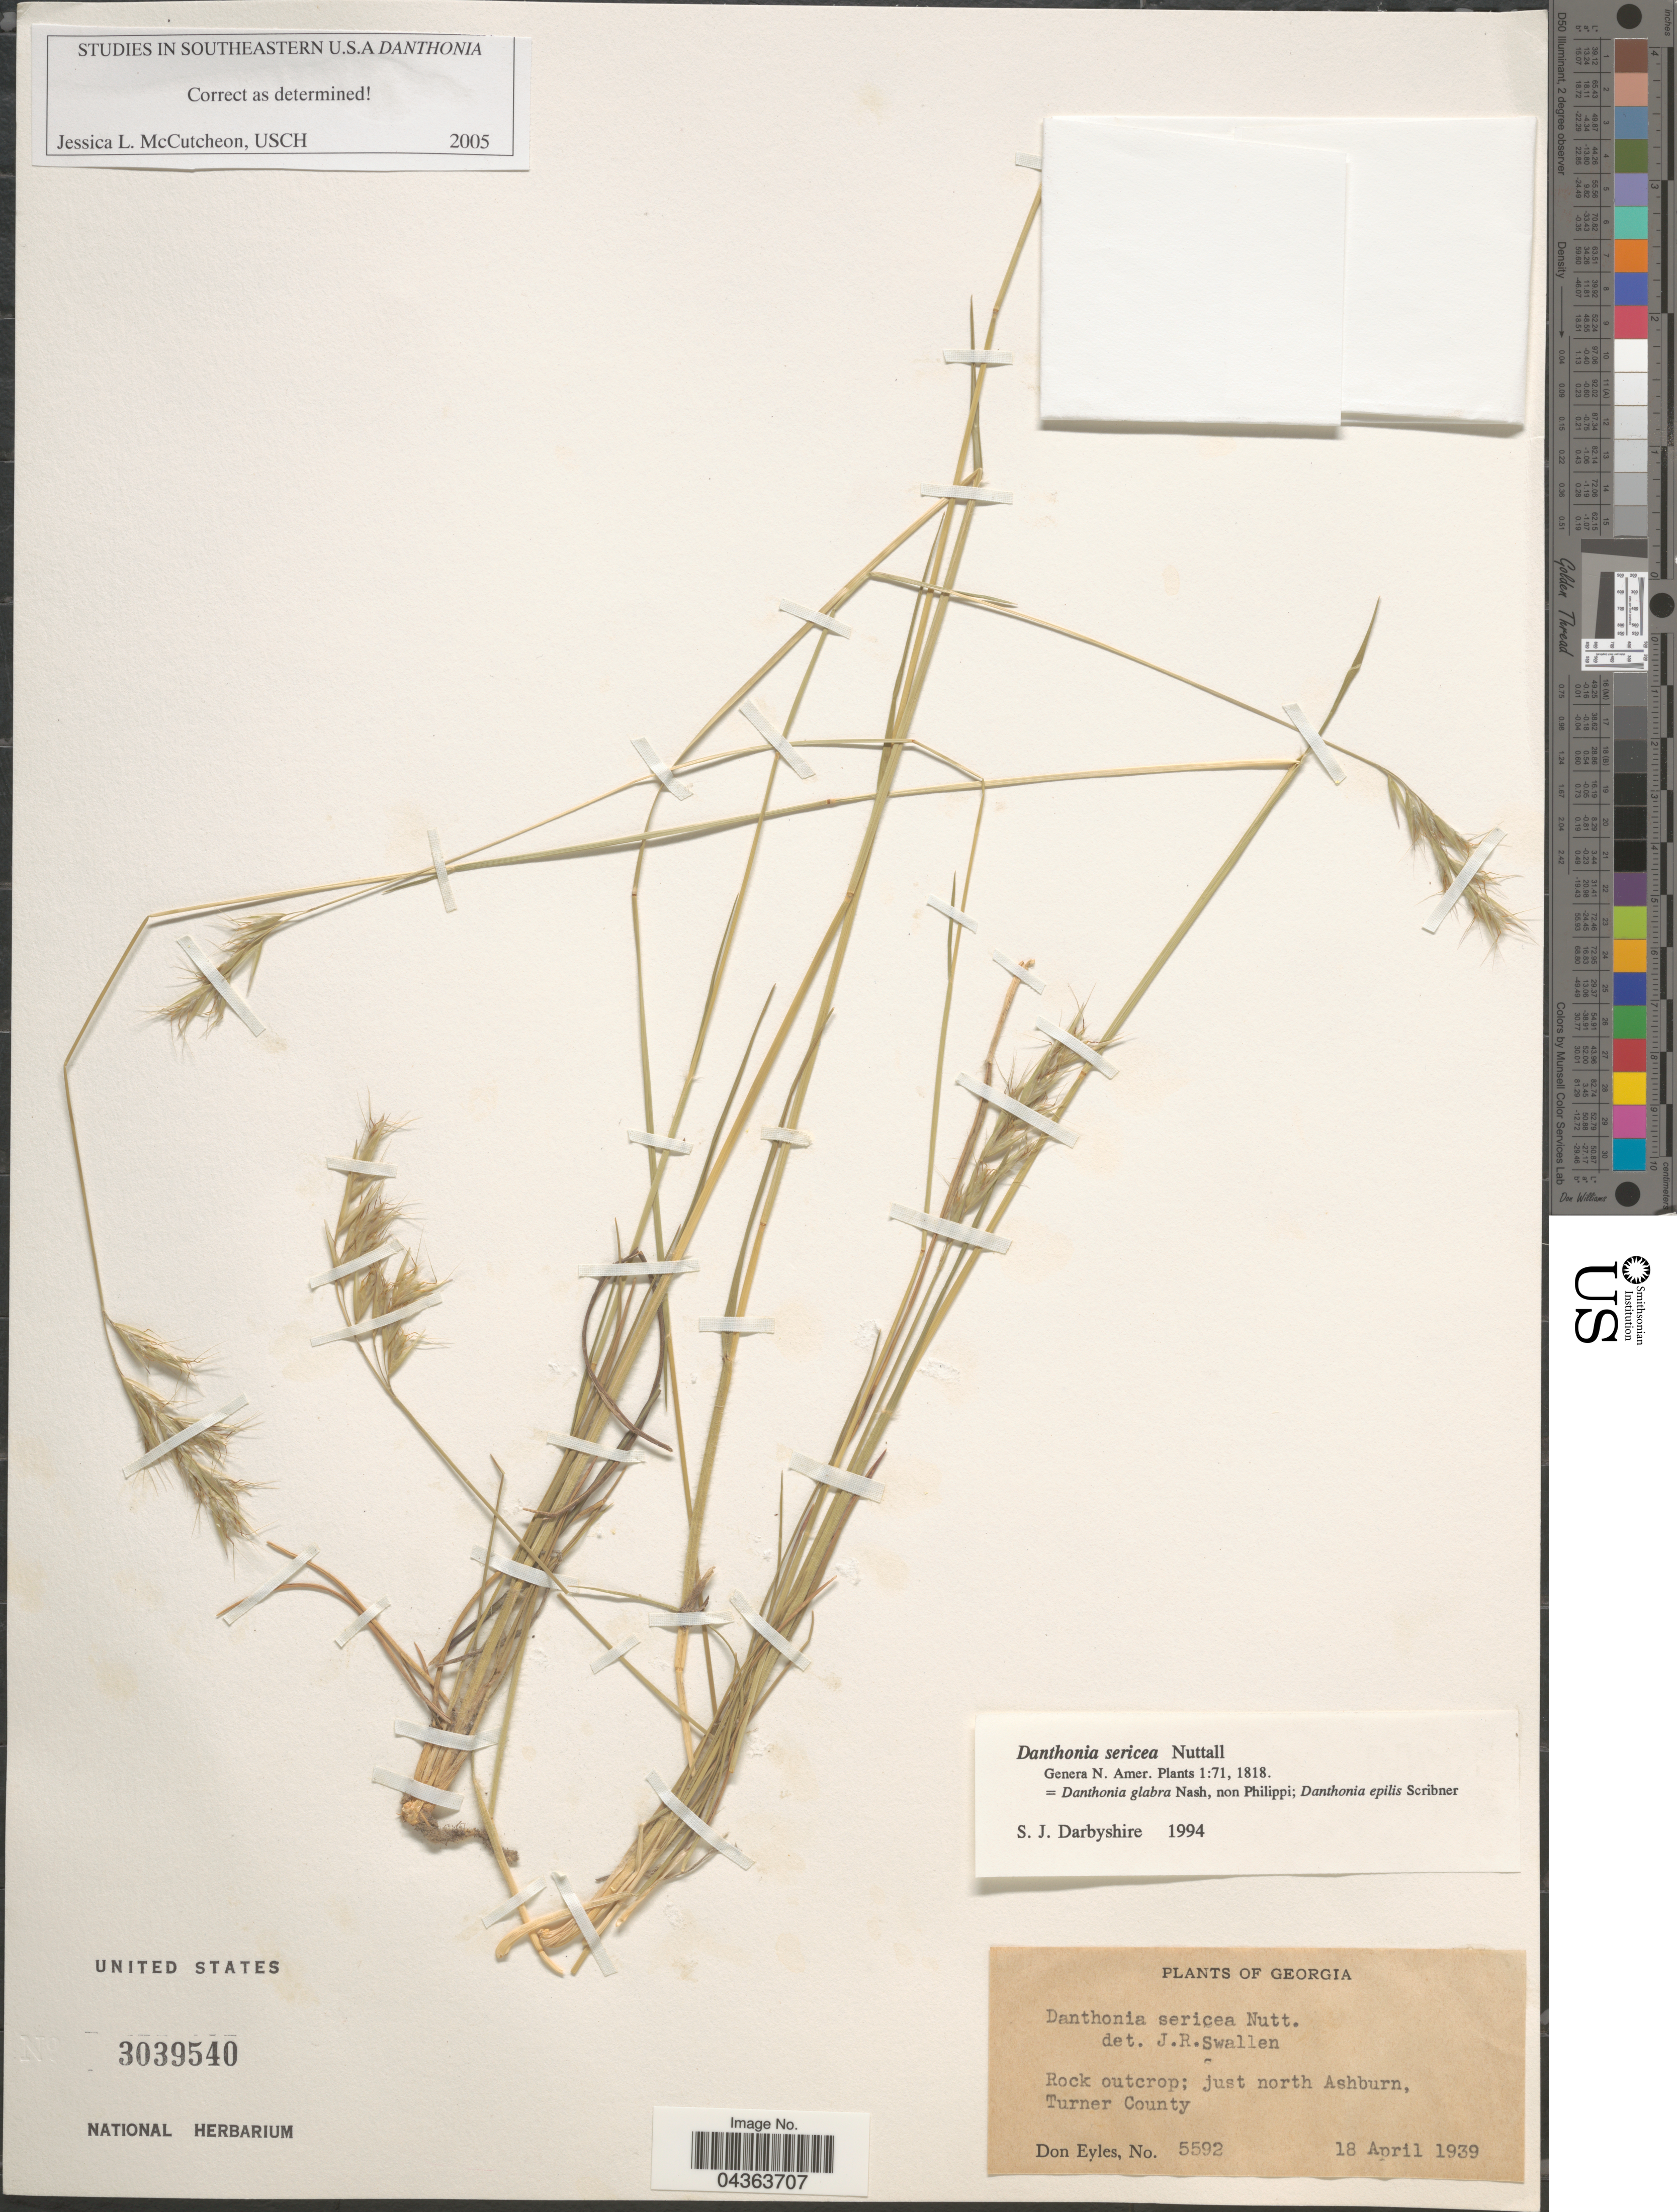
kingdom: Plantae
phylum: Tracheophyta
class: Liliopsida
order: Poales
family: Poaceae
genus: Danthonia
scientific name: Danthonia sericea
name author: Nutt.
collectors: D. Eyles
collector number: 5592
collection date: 1939-04-18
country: United States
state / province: Georgia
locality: Rock outcrop; just north Ashburn, Turner County.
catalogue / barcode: US 3039540